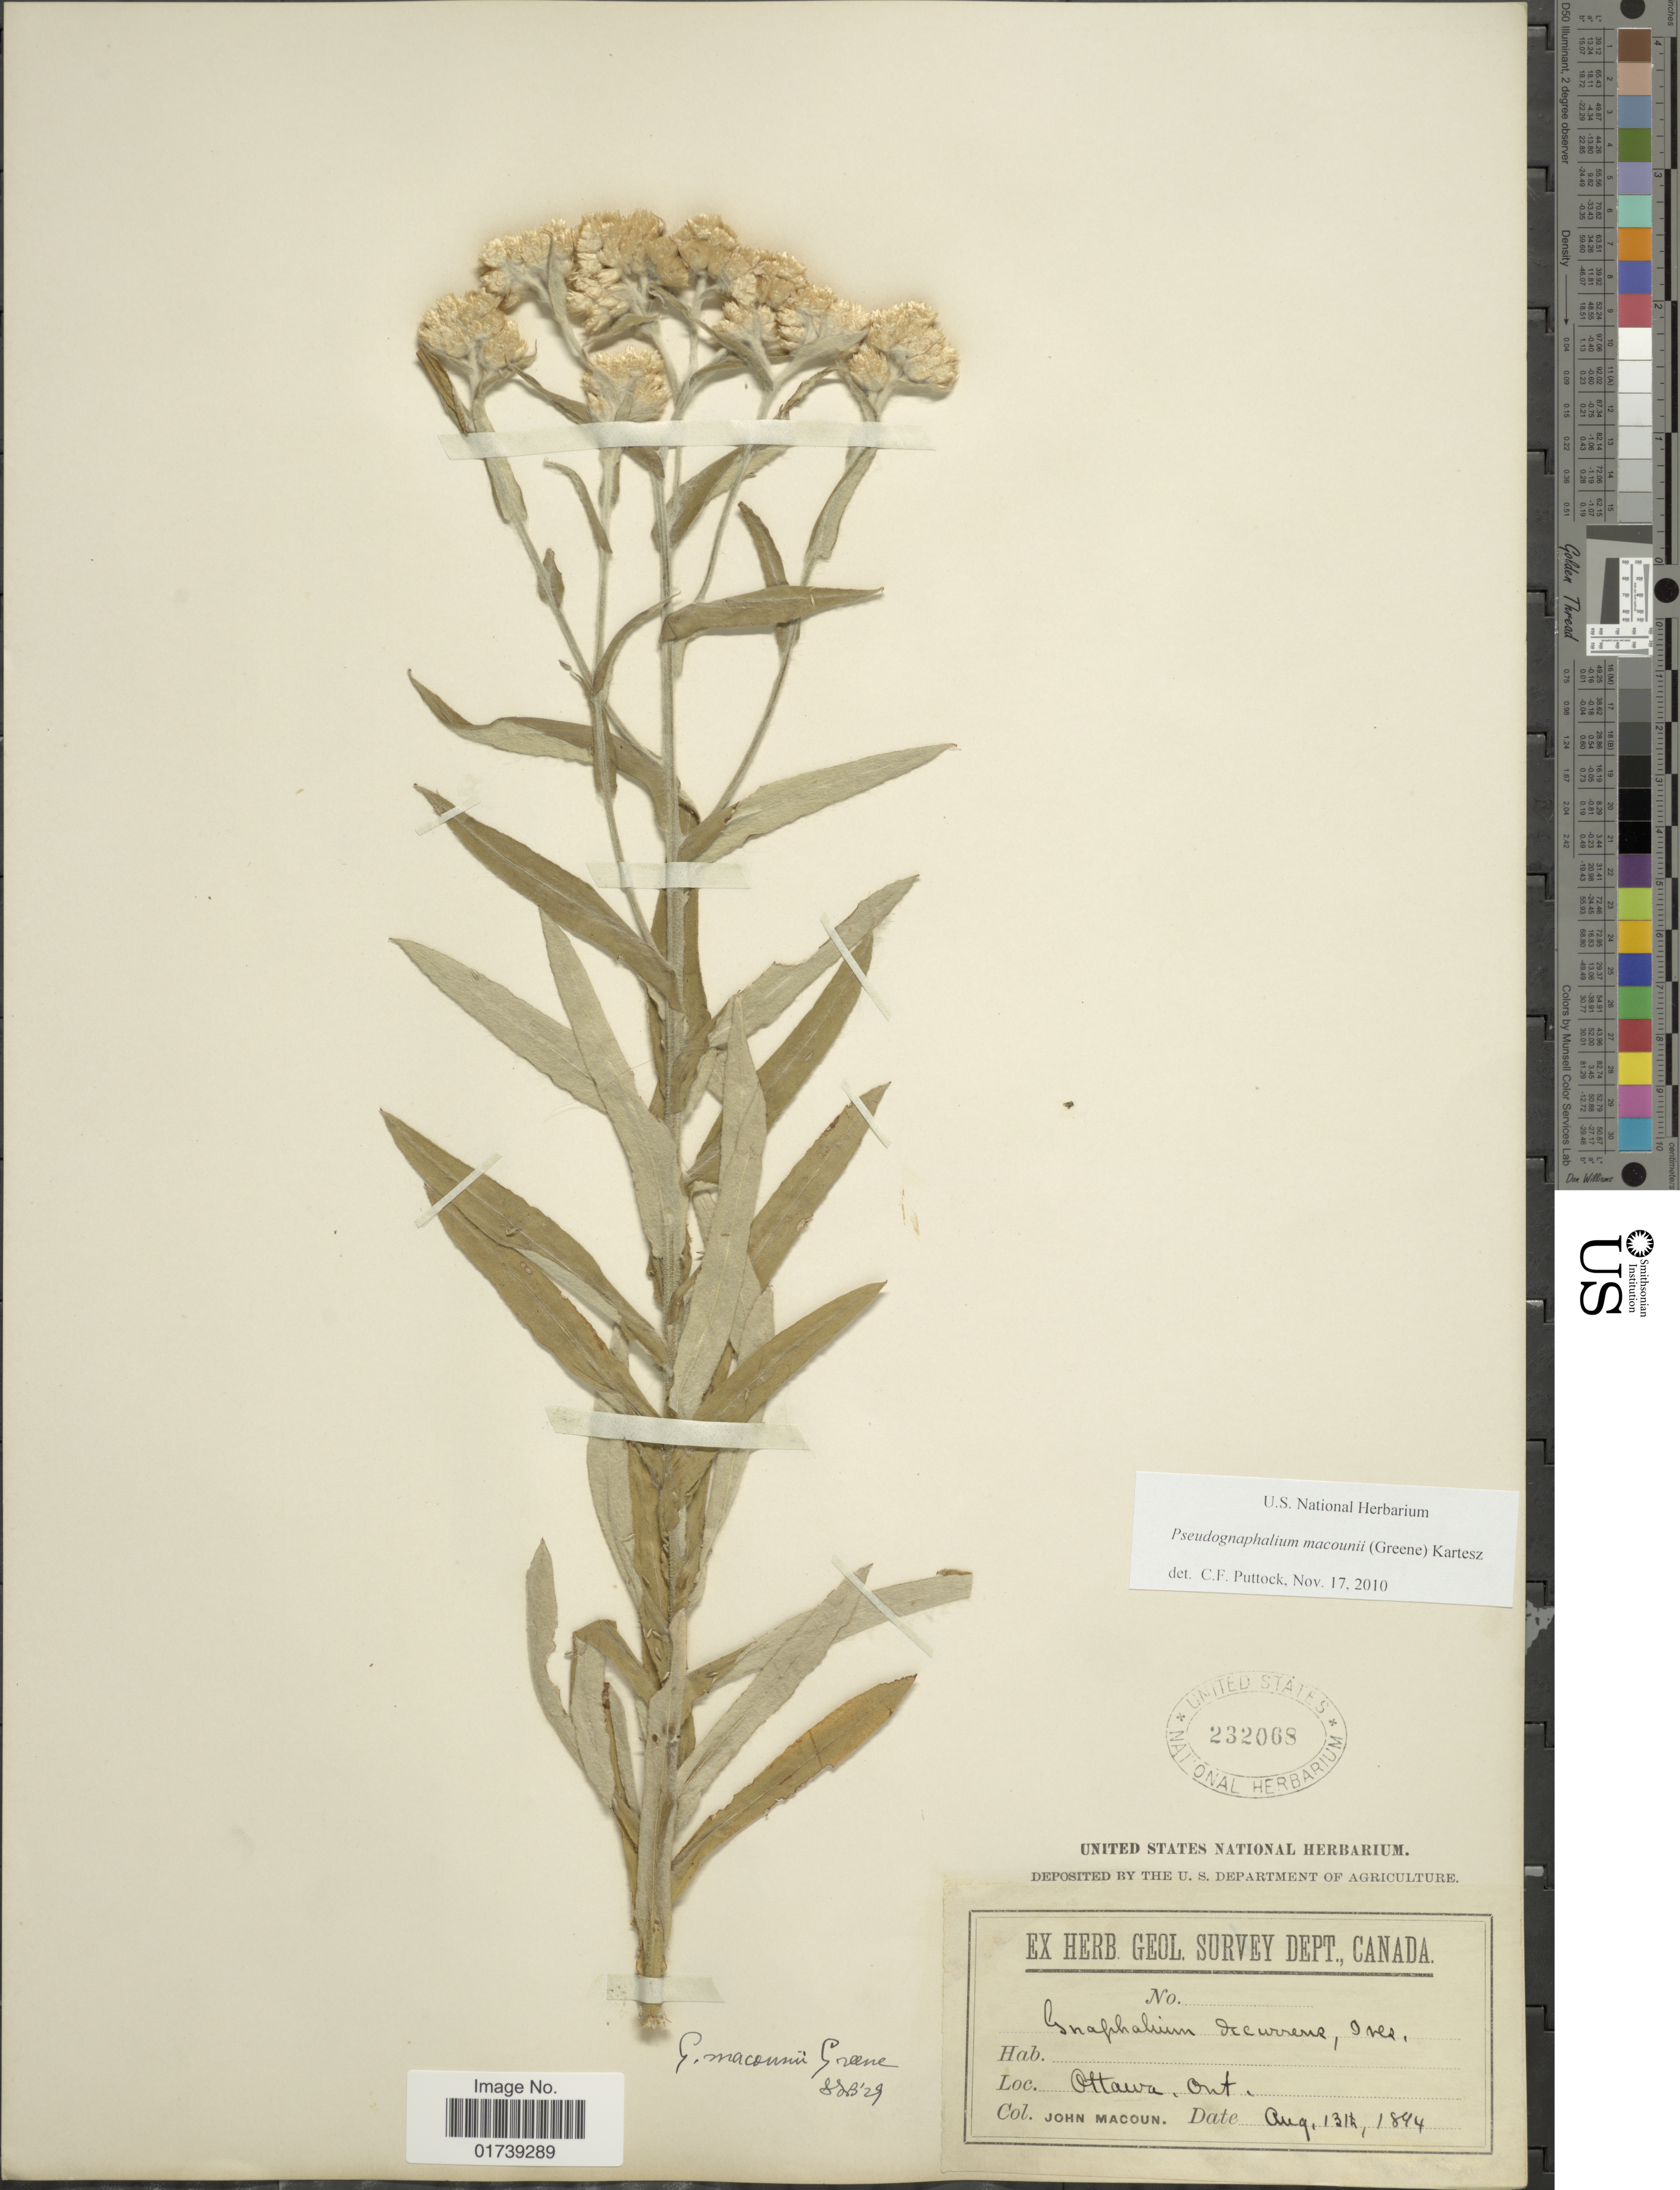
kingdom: Plantae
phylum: Tracheophyta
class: Magnoliopsida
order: Asterales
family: Asteraceae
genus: Pseudognaphalium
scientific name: Pseudognaphalium macounii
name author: (Greene) Kartesz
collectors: J. Macoun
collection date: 1844-08-13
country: Canada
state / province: Ontario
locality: Ottawa, Ont.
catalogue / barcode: US 232068